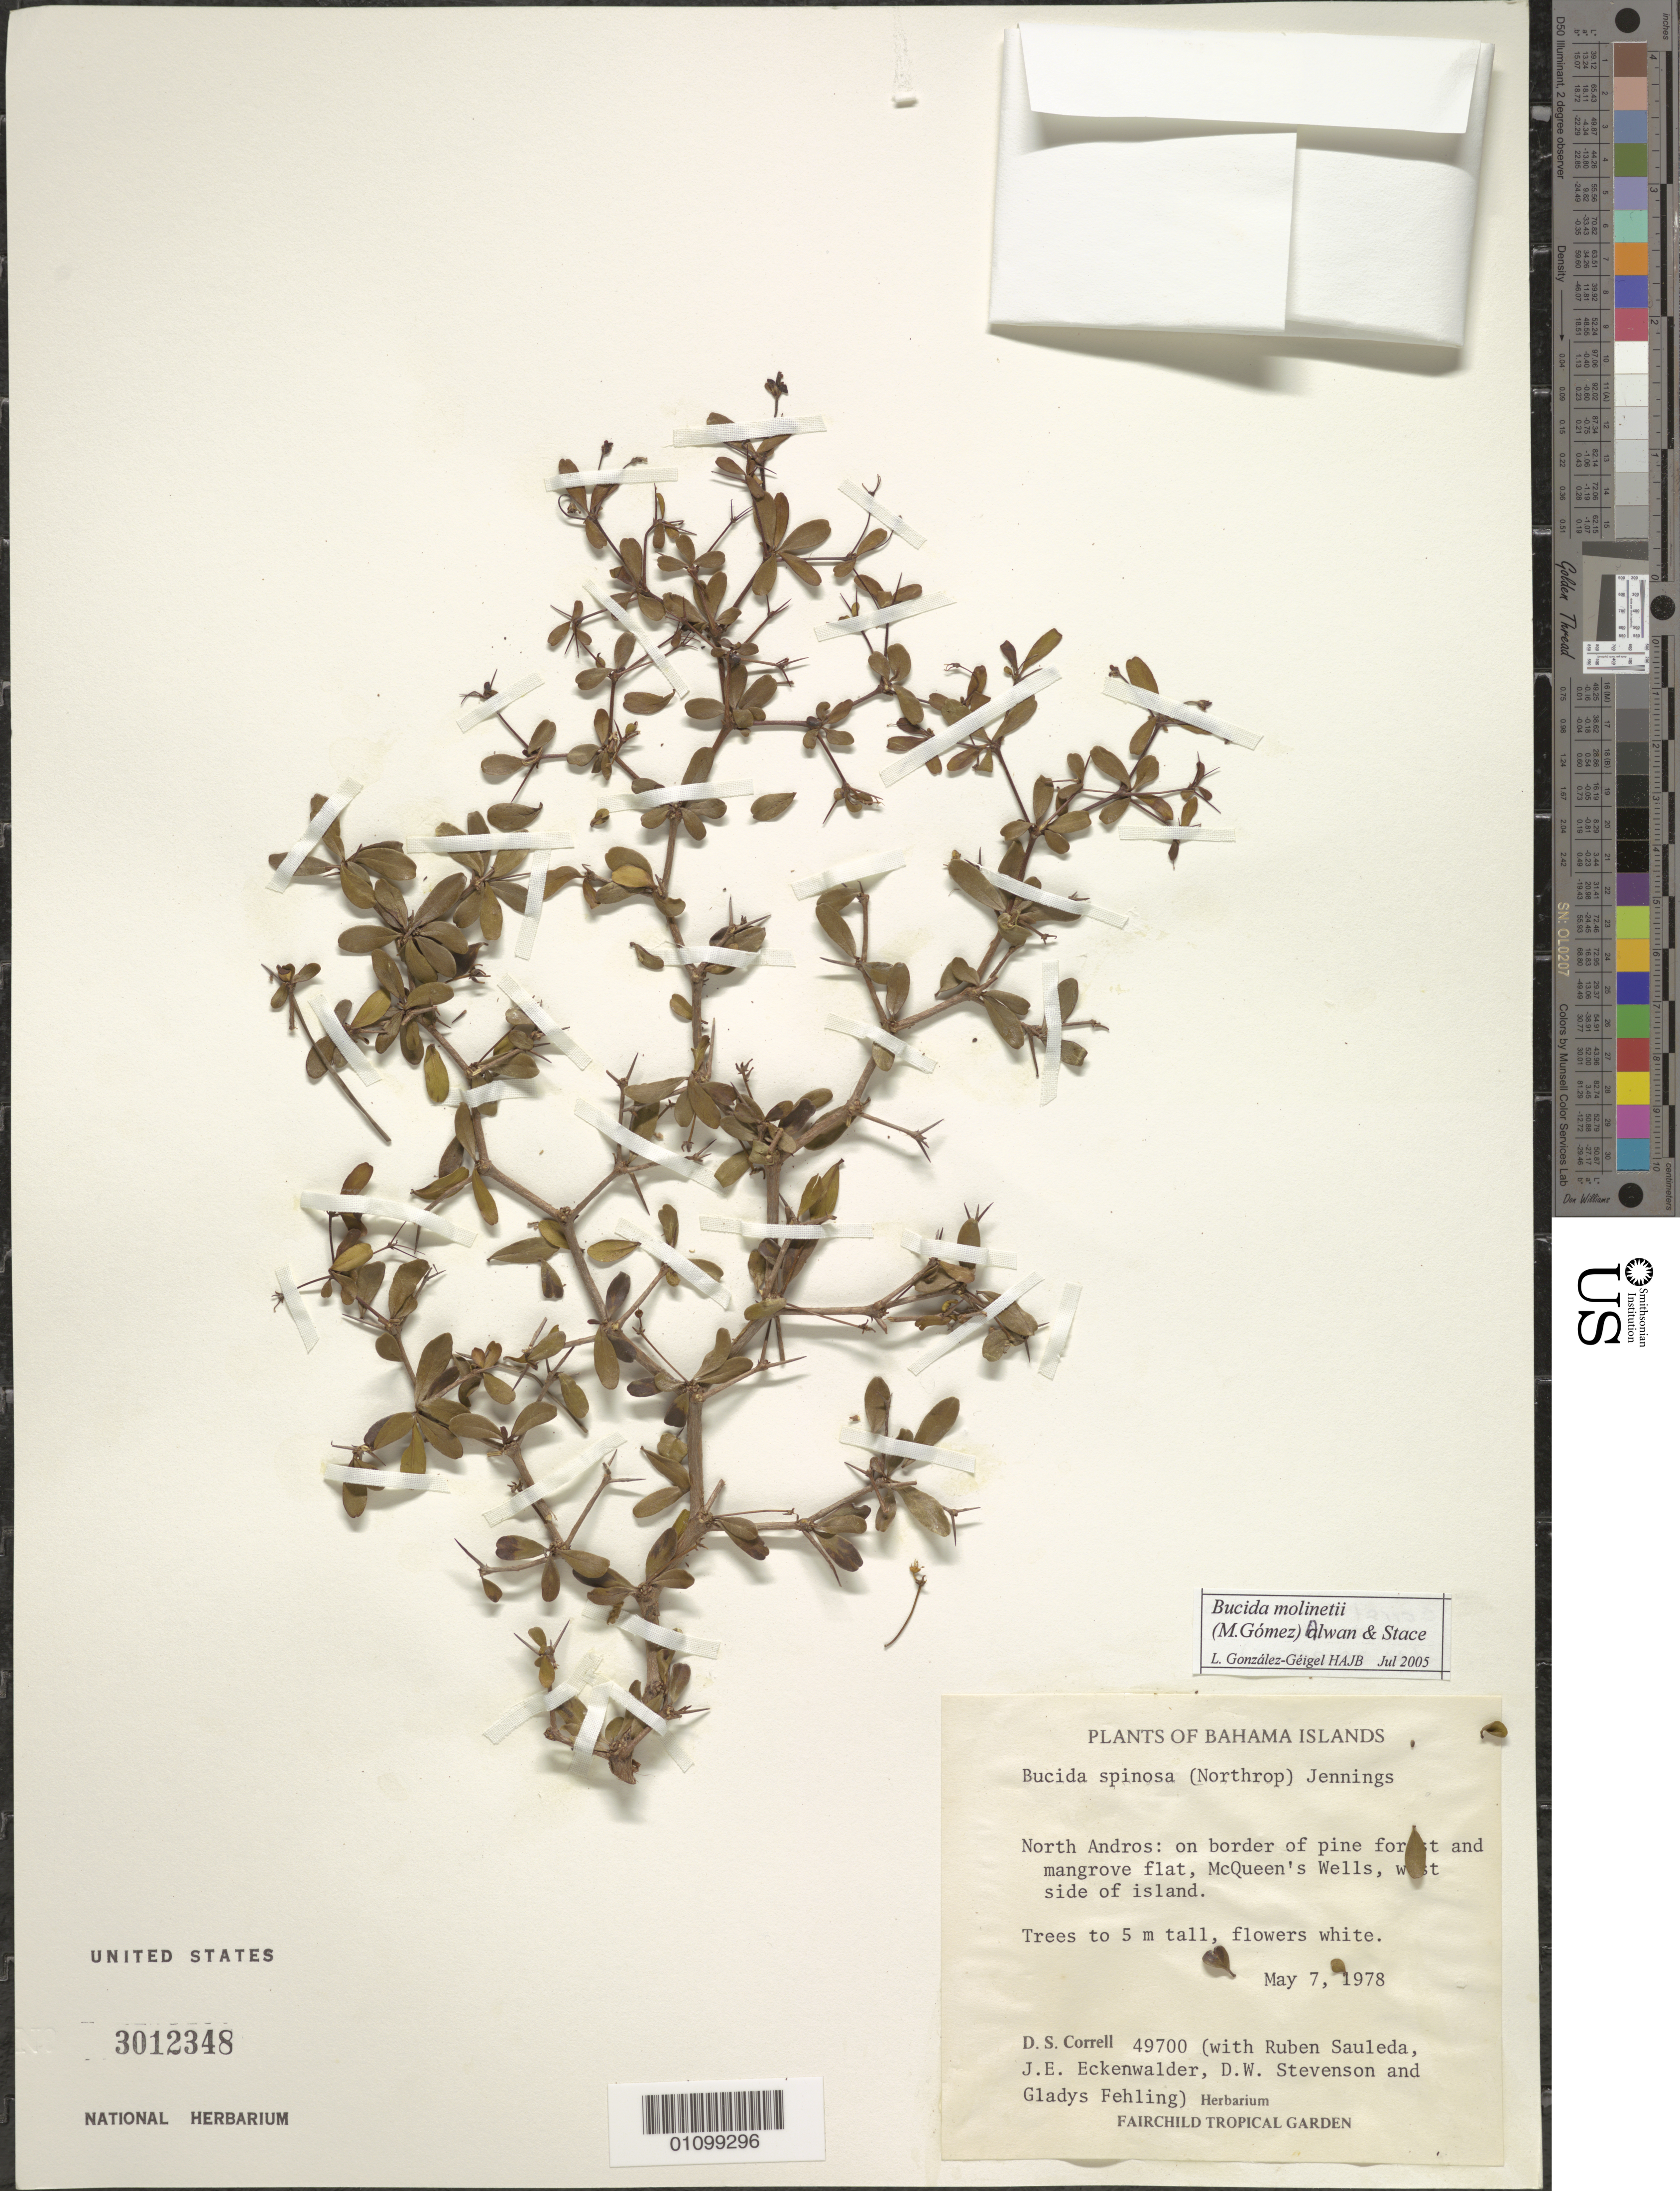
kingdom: Plantae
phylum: Tracheophyta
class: Magnoliopsida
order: Myrtales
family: Combretaceae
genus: Terminalia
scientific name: Terminalia molinetii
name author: M. Gómez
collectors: D. S. Correll, R. Sauleda, J. Eckenwalder, D. W. Stevenson & G. Fehling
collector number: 49700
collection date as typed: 07 May 1978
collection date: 1978-05-07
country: Bahamas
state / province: North Andros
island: Andros I.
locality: On border of pine forest and mangrove flat, McQueen's Wells, W side of island.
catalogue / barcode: US 3012348